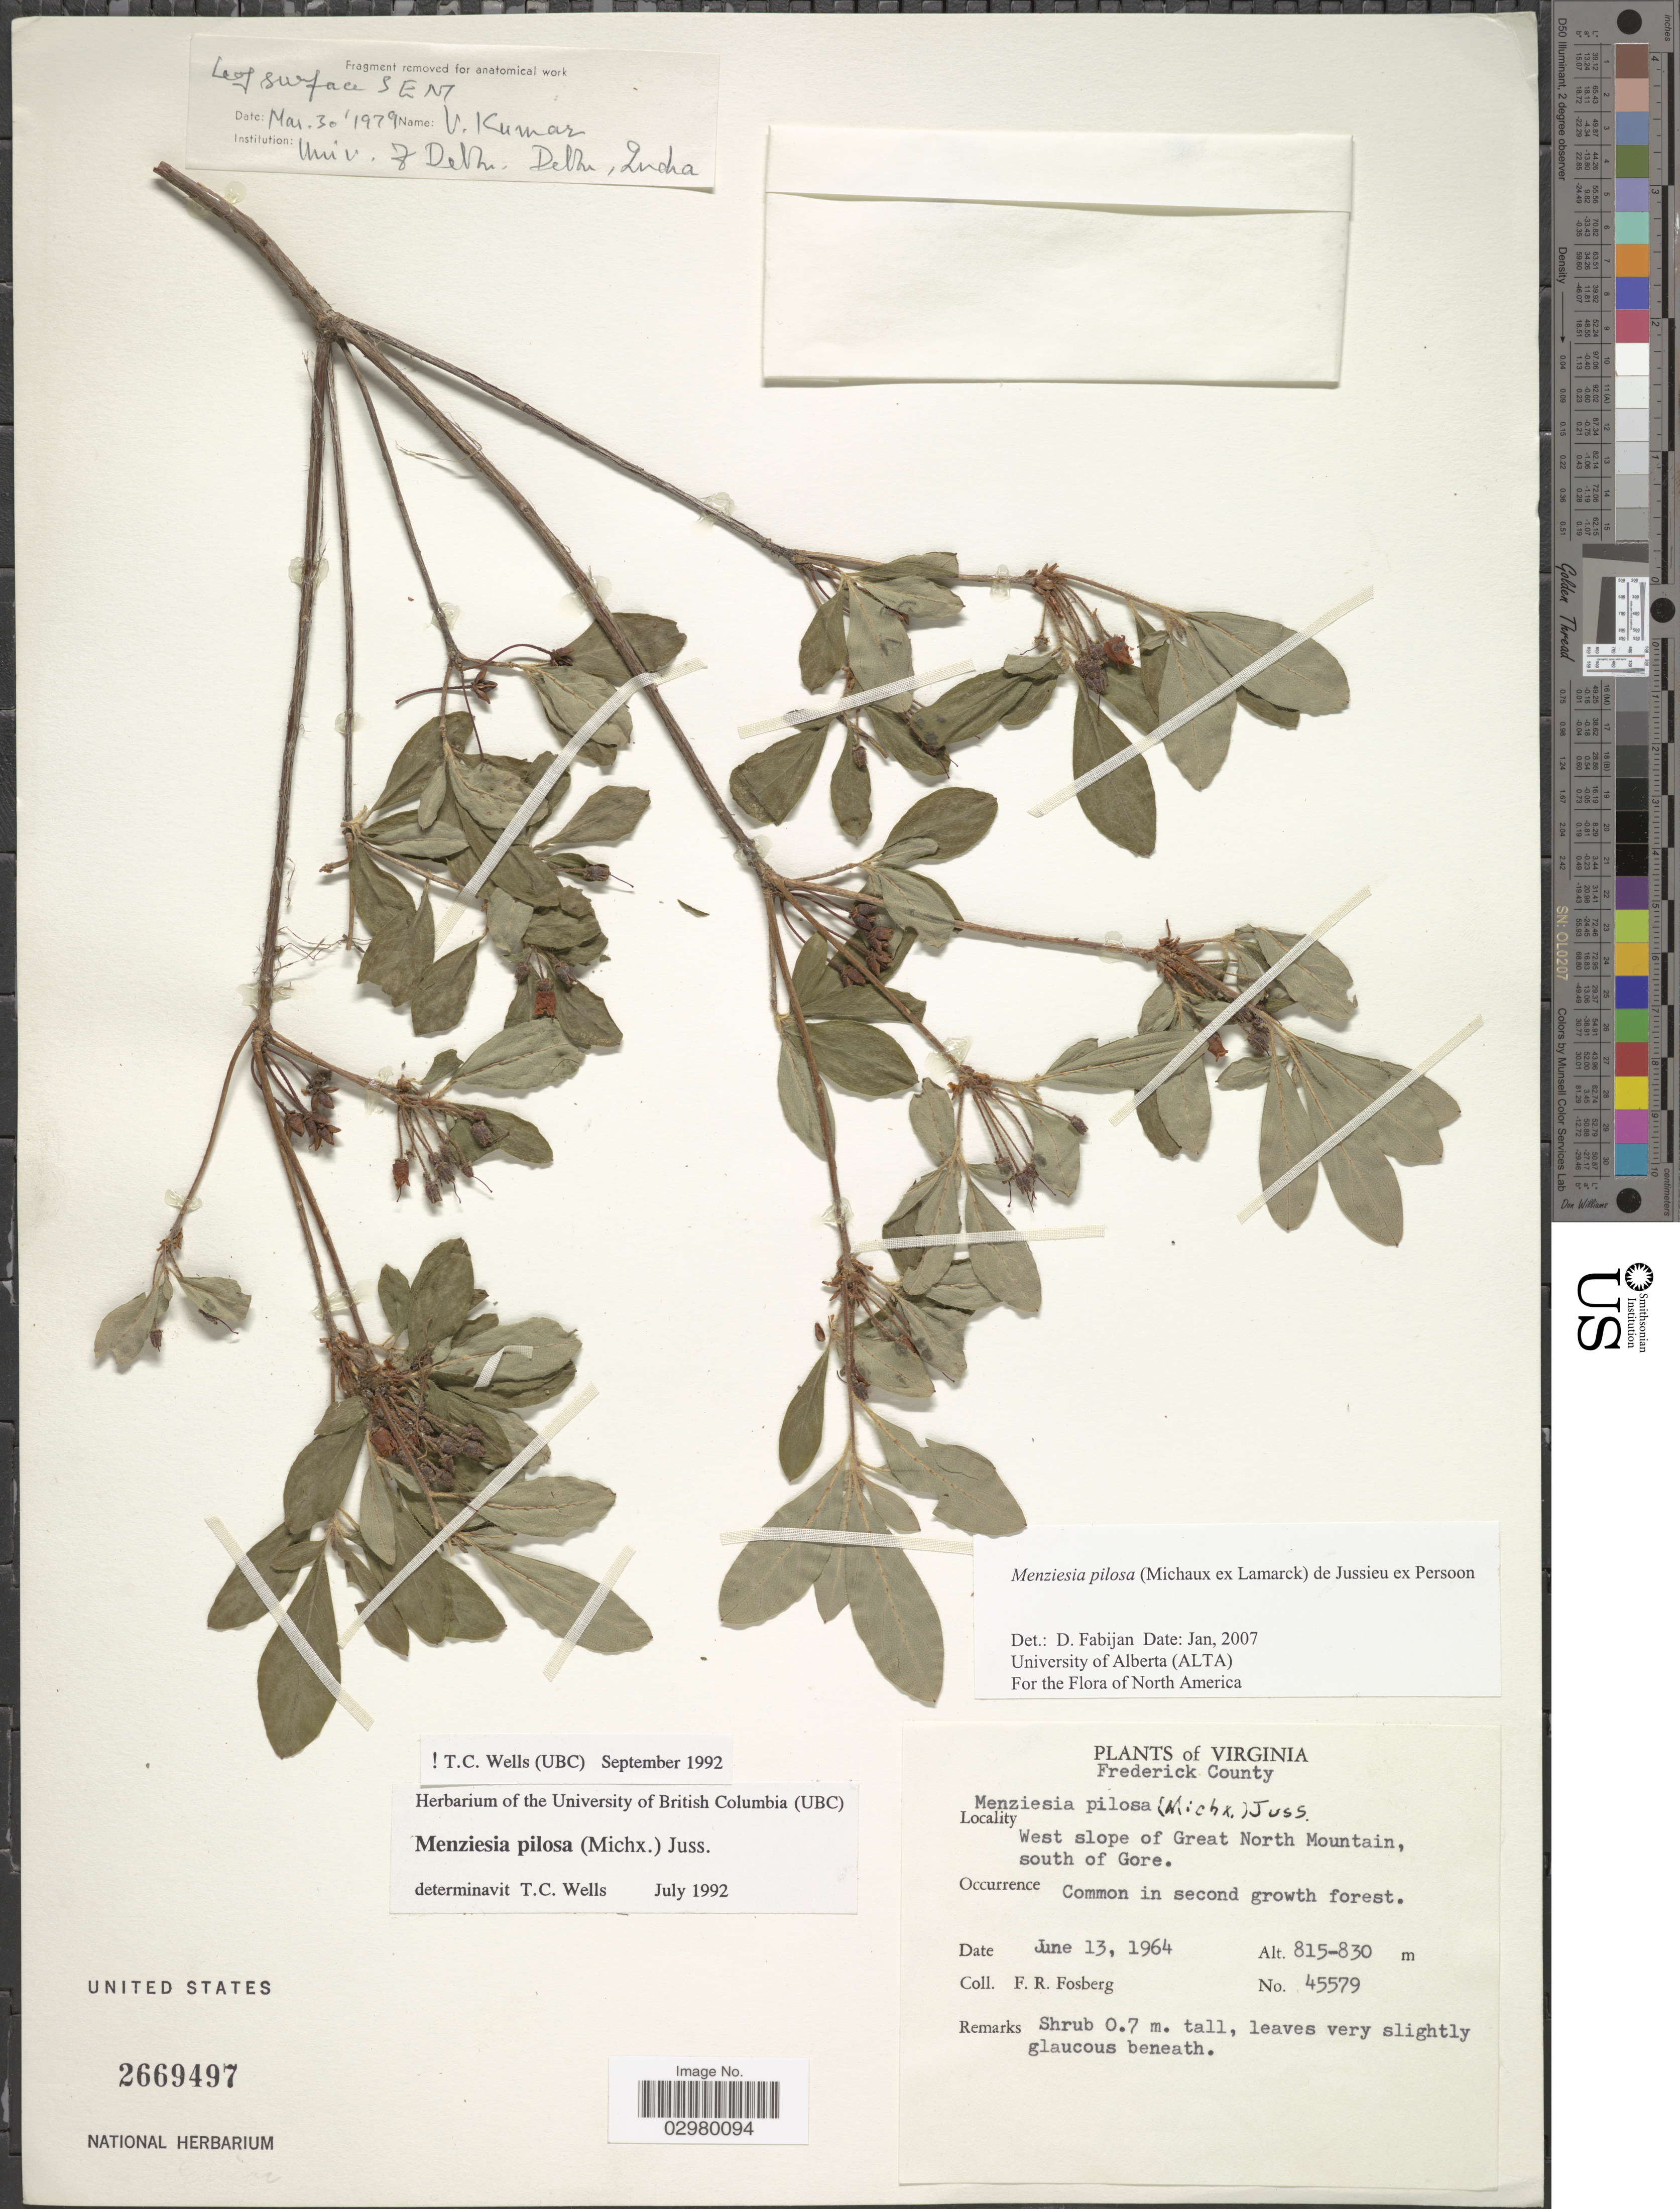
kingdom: Plantae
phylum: Tracheophyta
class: Magnoliopsida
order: Ericales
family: Ericaceae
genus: Menziesia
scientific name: Menziesia pilosa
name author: (Michx.) Juss.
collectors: F. R. Fosberg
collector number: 45579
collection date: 1964-06-13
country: United States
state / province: Virginia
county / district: Frederick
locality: Frederick County. West slope of Great North Mountain, south of Gore.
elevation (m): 815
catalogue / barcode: US 2669497